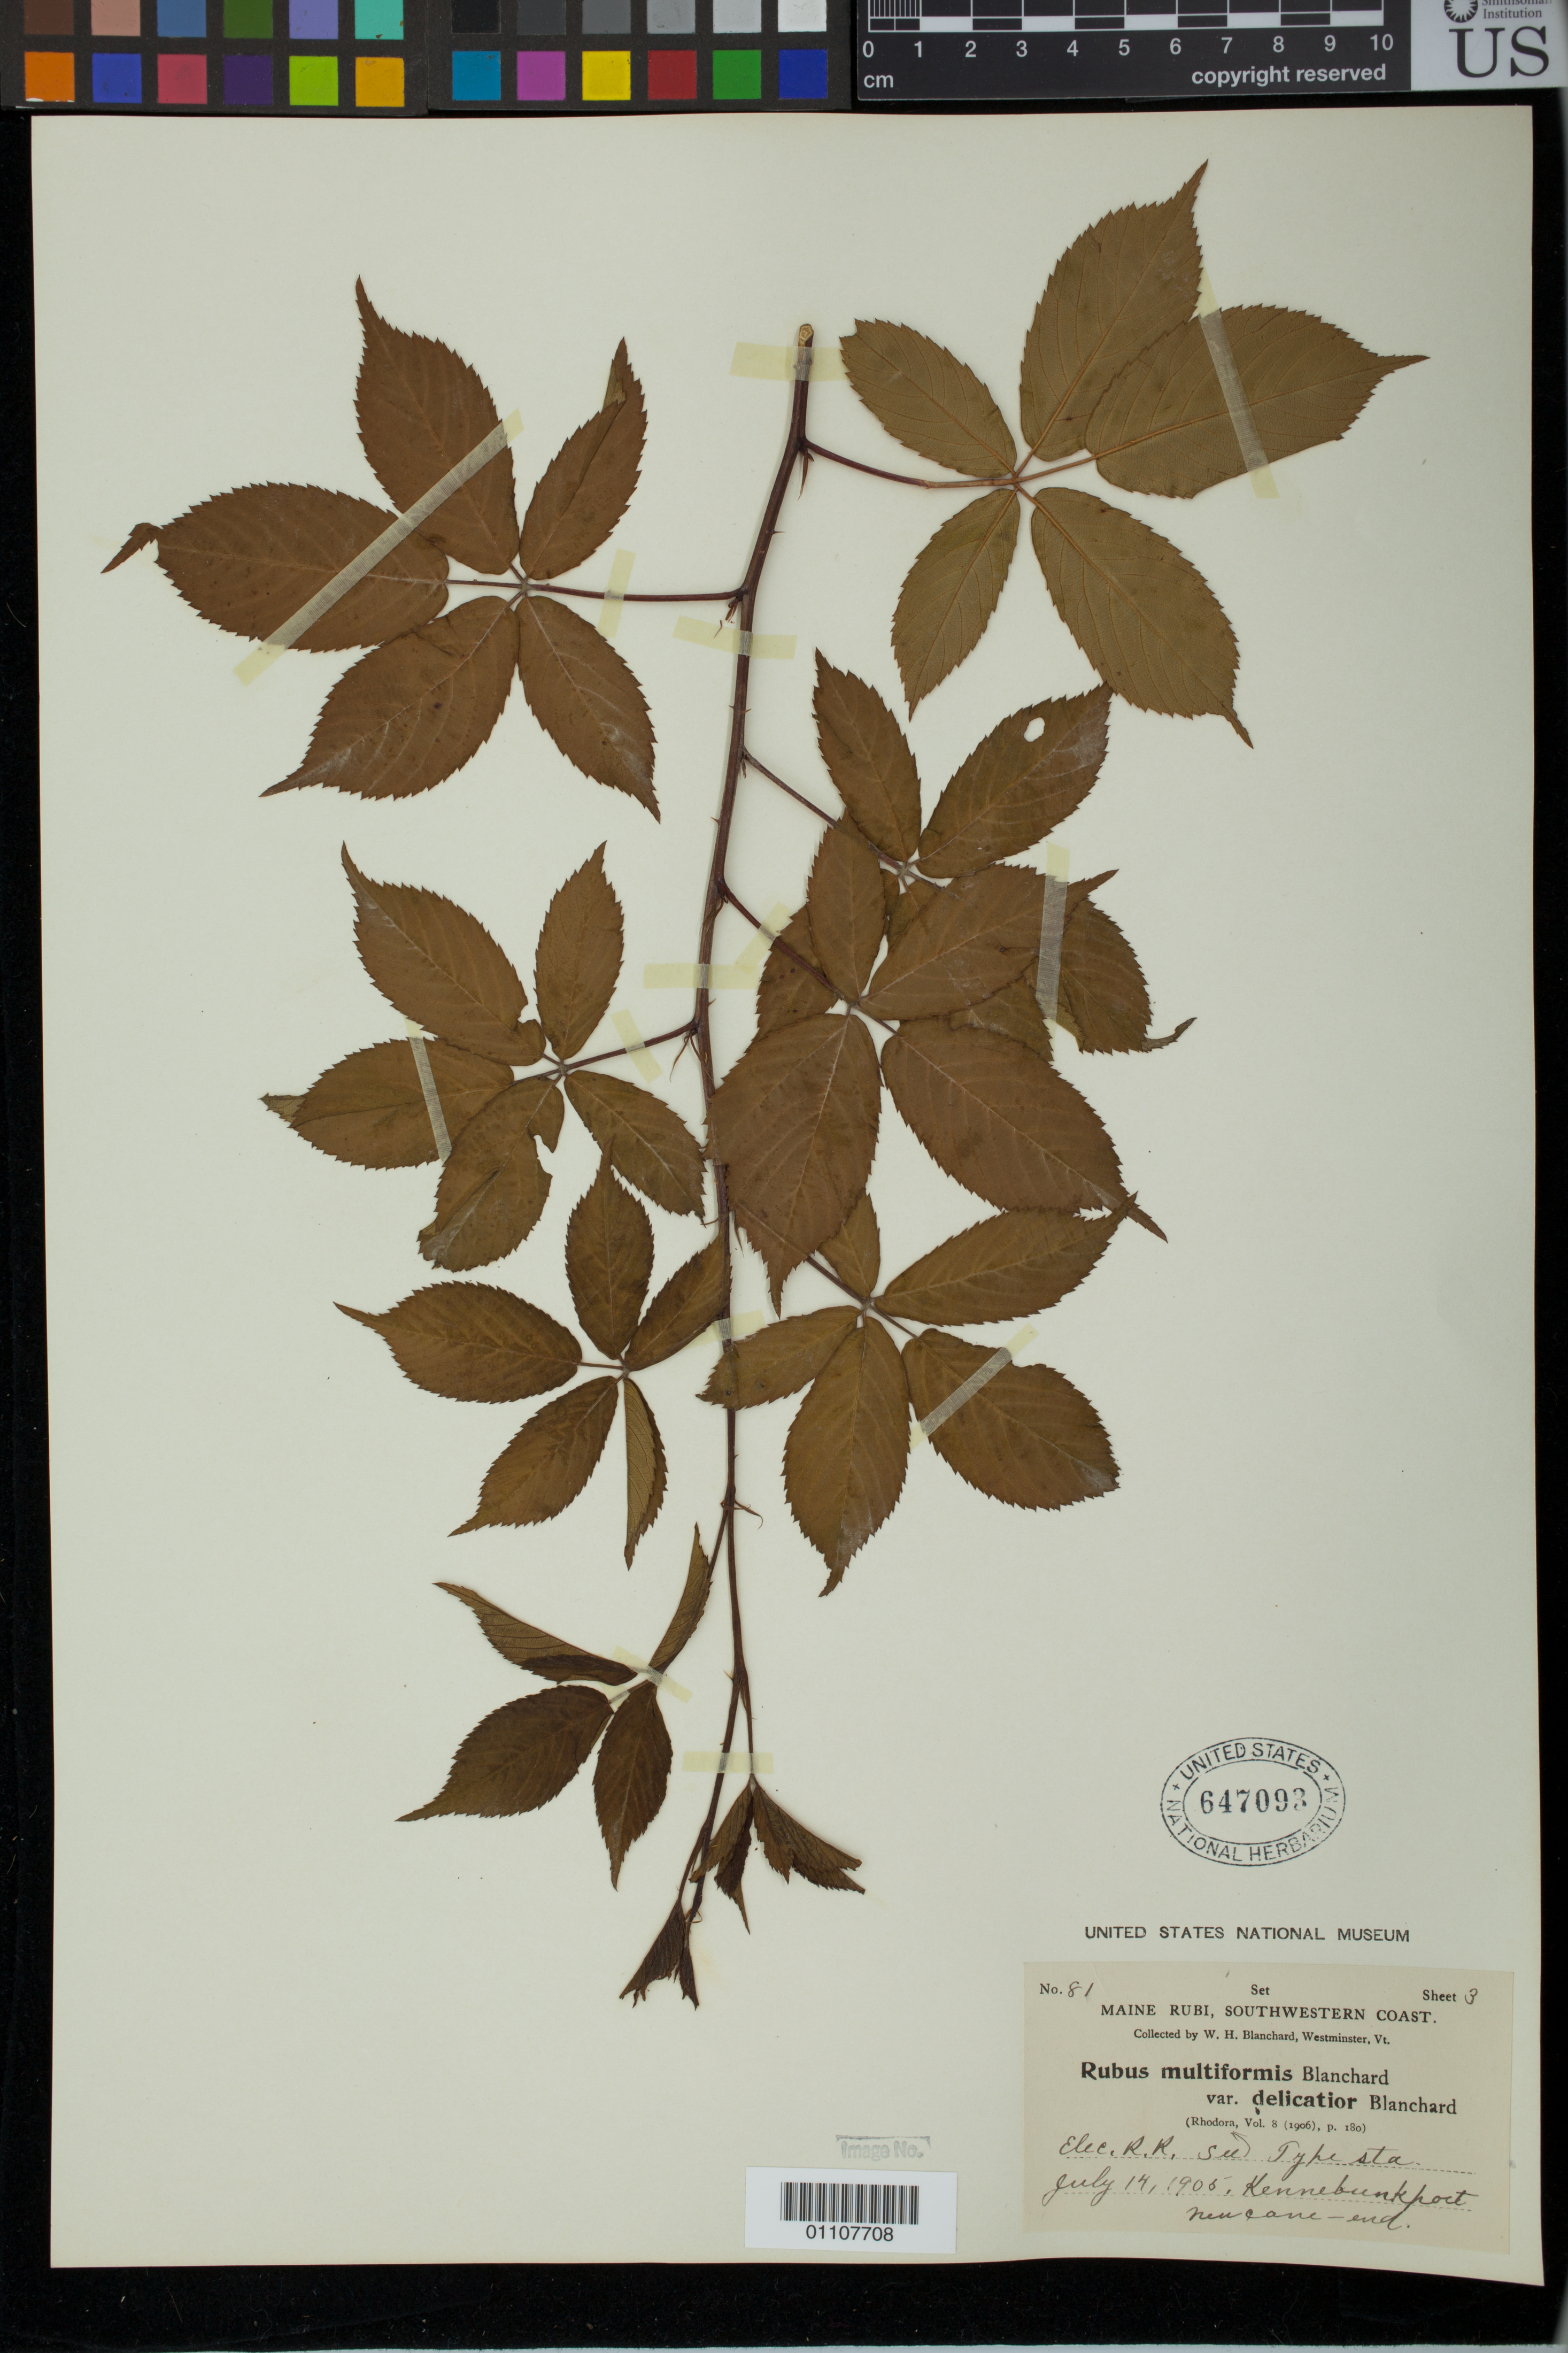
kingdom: Plantae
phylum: Tracheophyta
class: Magnoliopsida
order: Rosales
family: Rosaceae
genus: Rubus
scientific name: Rubus multiformis var. delicatior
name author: Blanch.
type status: Syntype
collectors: W. H. Blanchard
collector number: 81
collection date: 1905-07-14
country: United States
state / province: Maine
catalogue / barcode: US 647093